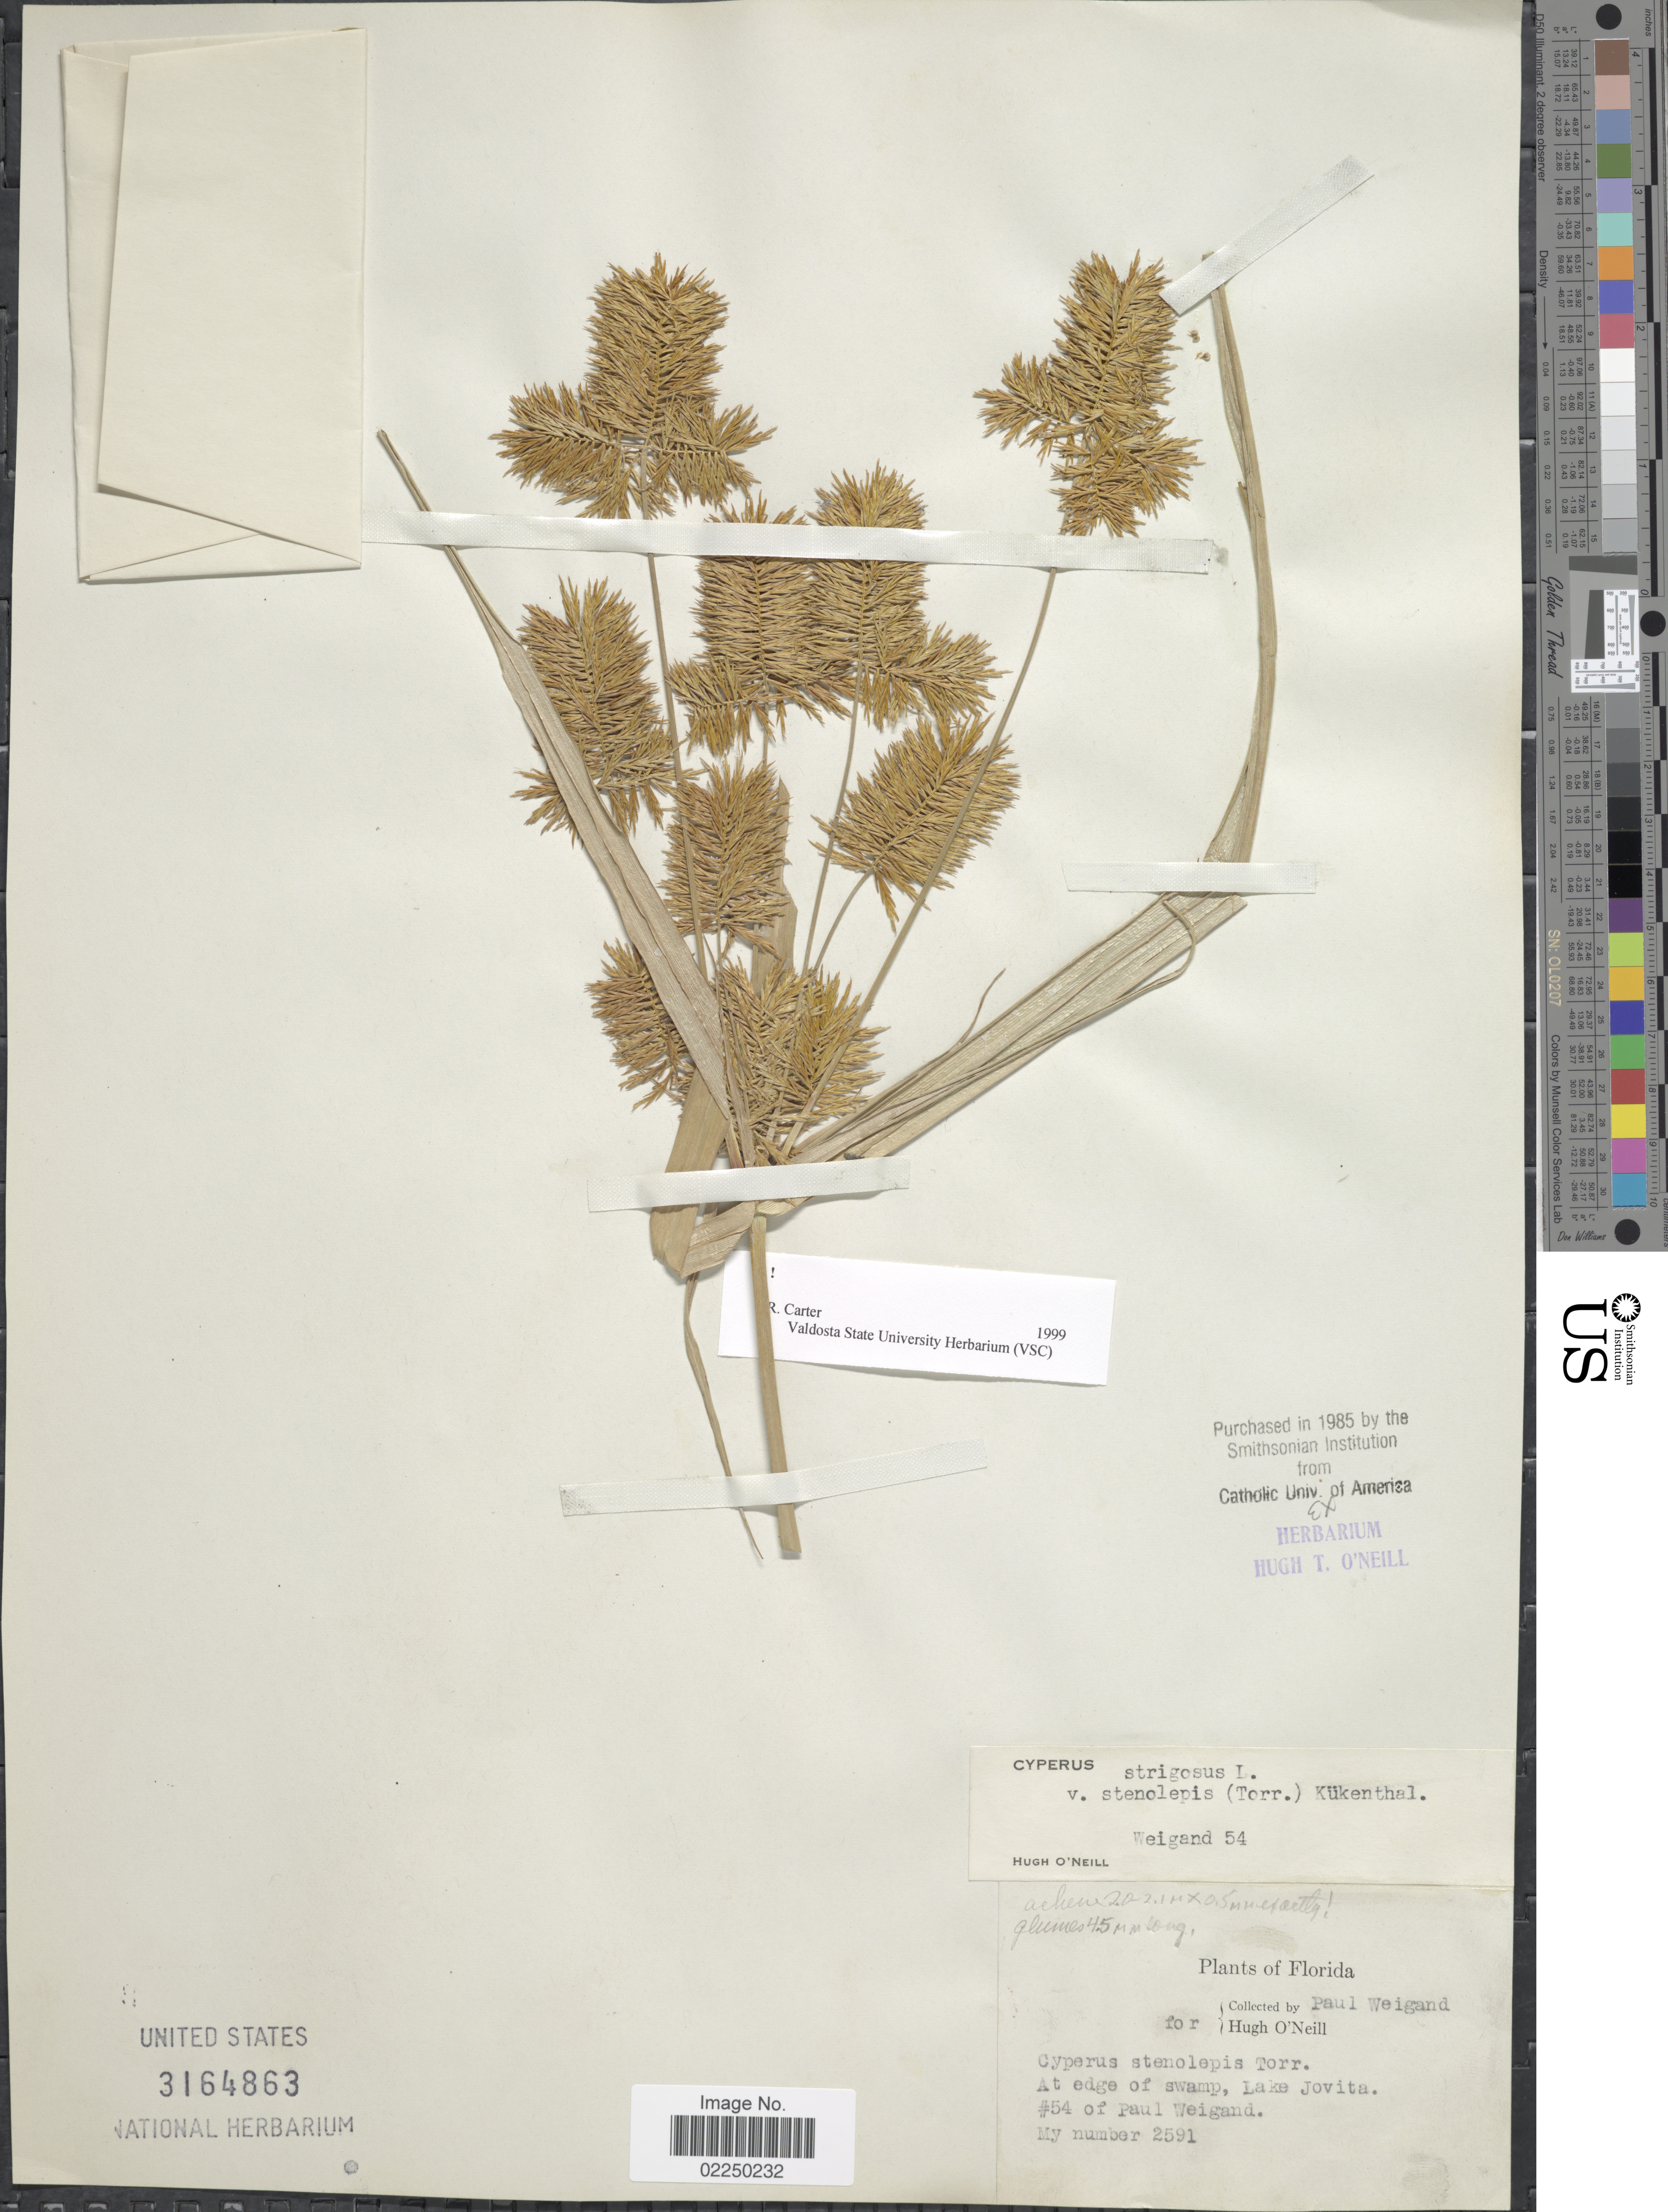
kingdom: Plantae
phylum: Tracheophyta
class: Liliopsida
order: Poales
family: Cyperaceae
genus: Cyperus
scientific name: Cyperus strigosus L.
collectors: P. Weigand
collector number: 54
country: United States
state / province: Florida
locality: At edge of swamp, Lake Jovita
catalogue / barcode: US 3164863